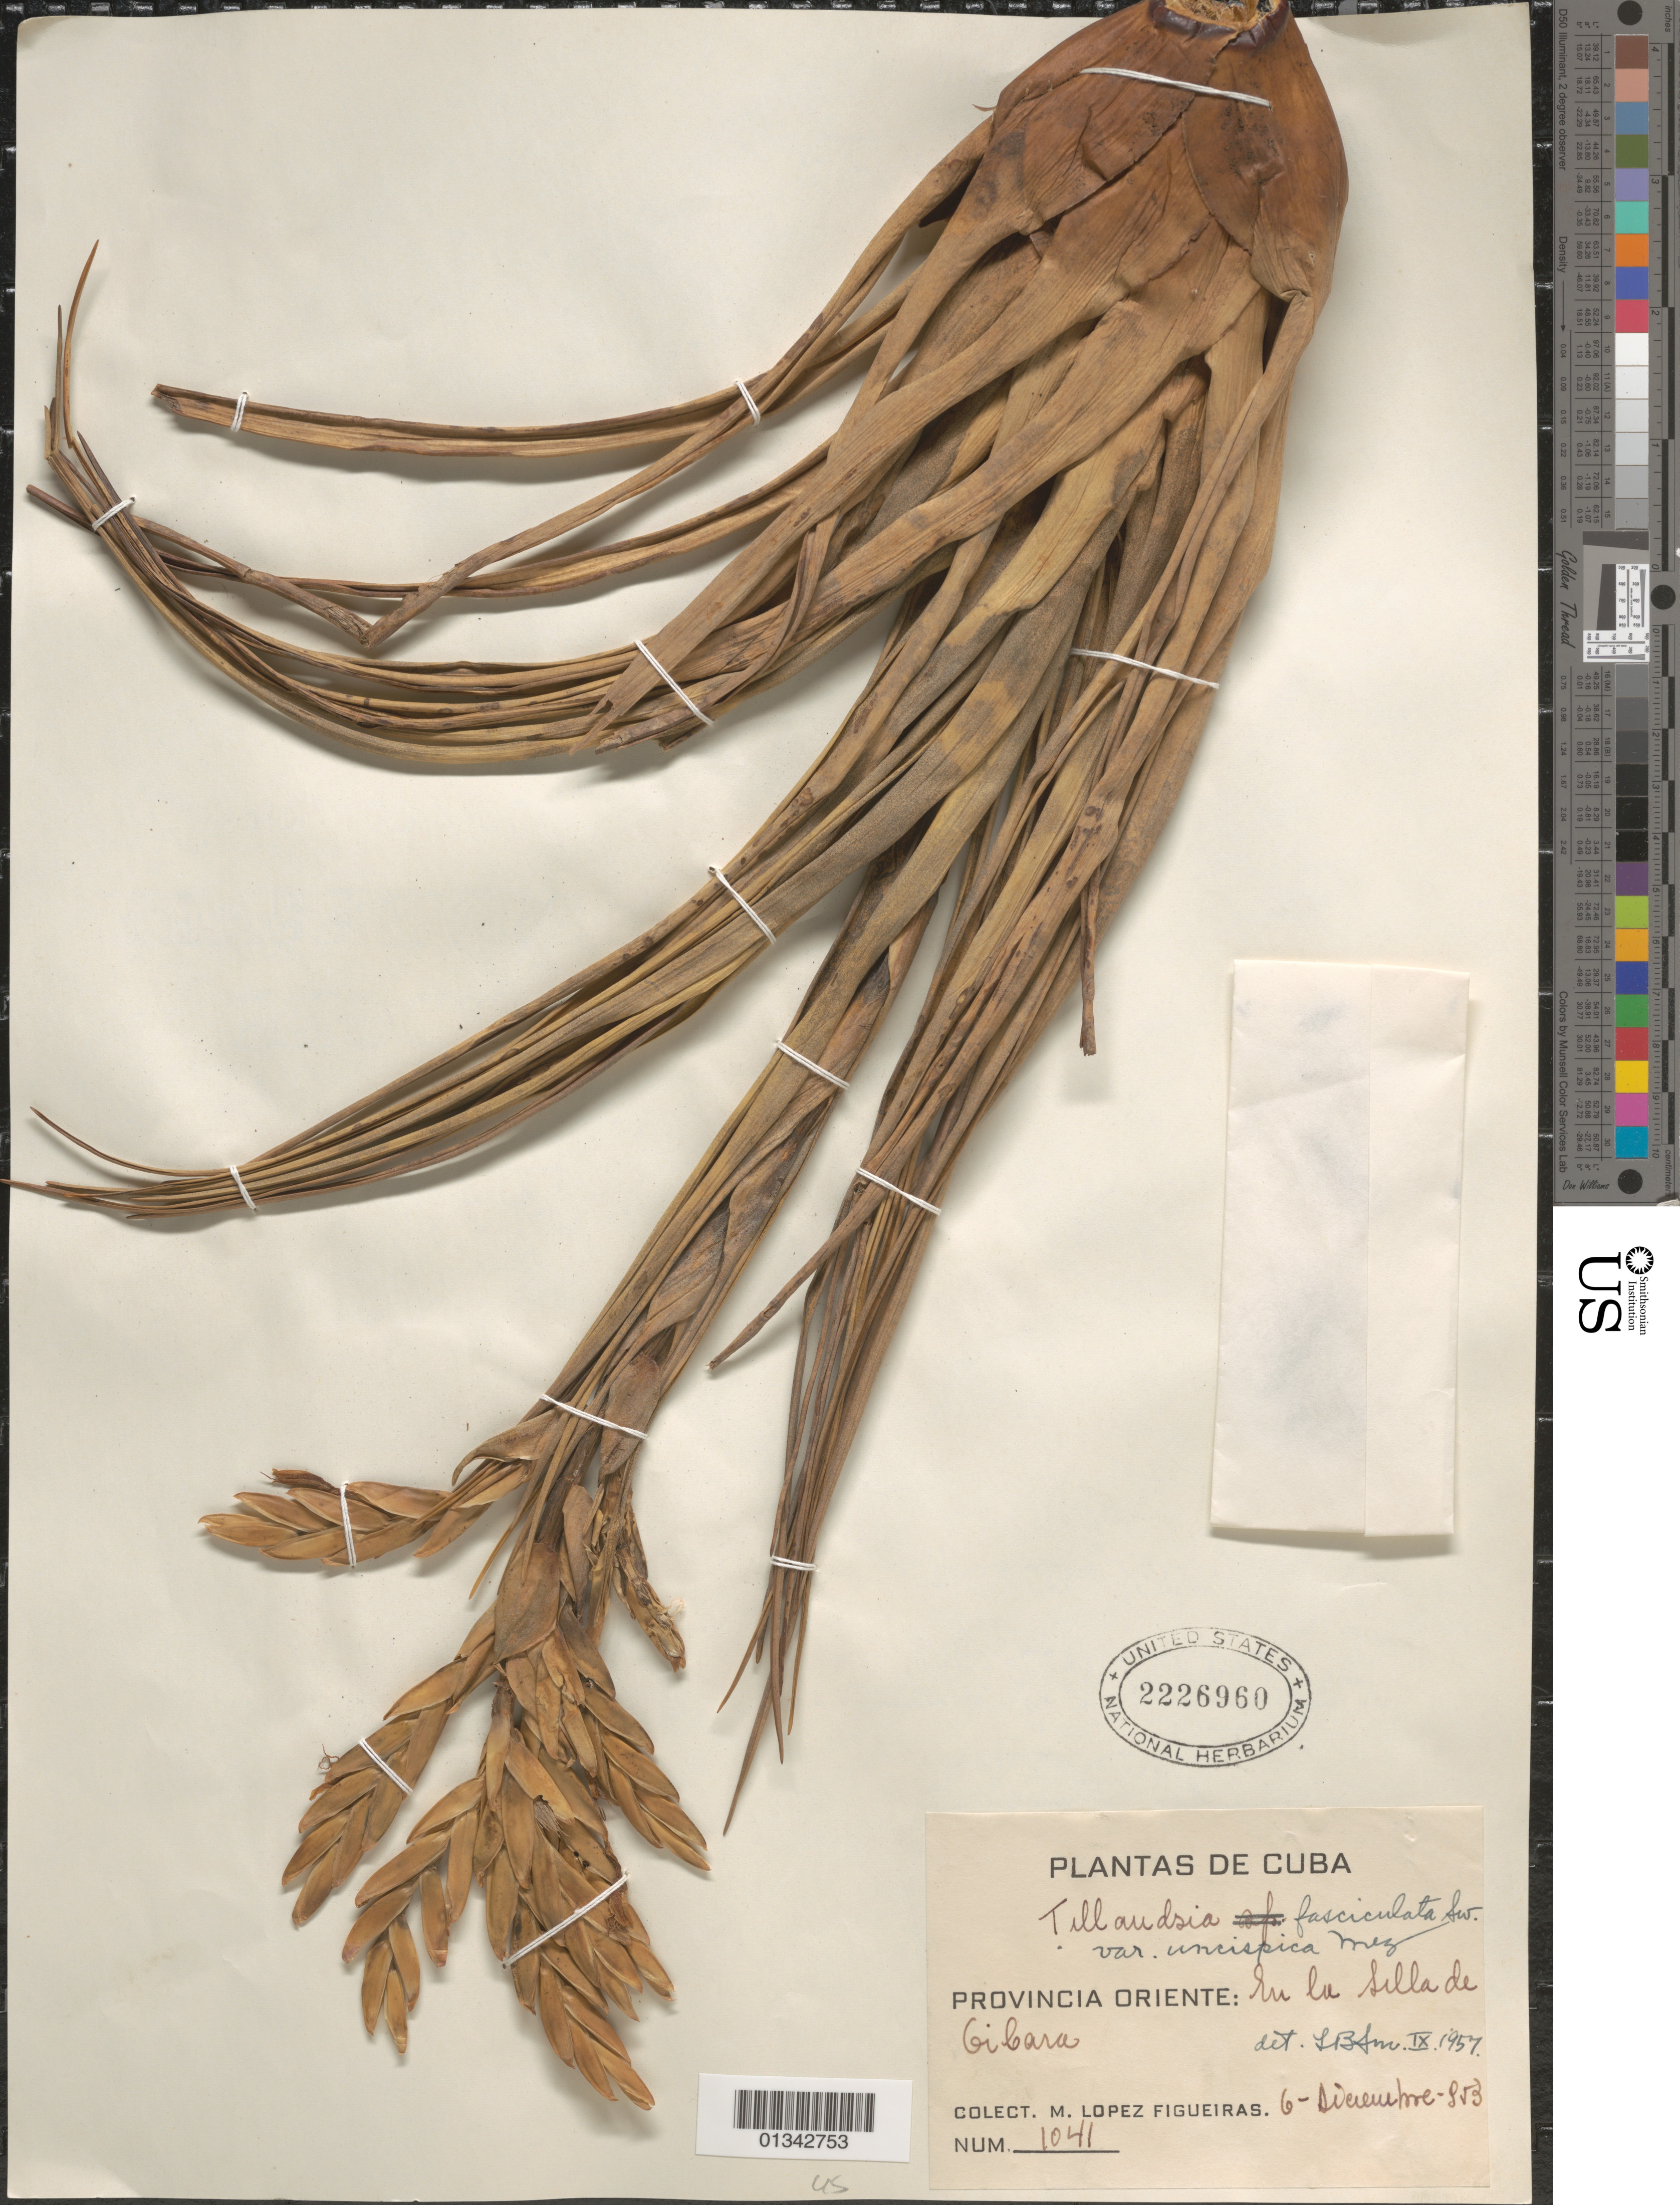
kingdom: Plantae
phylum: Tracheophyta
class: Liliopsida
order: Poales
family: Bromeliaceae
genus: Tillandsia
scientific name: Tillandsia fasciculata var. uncispica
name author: Mez in A. DC.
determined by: Smith, Lyman B., (US), NMNH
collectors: M. López Figueiras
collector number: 1041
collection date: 1953-12-06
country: Cuba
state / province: Holguín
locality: Prov. Oriente [Holguín], en la Sella de Gibara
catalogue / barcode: US 2226960